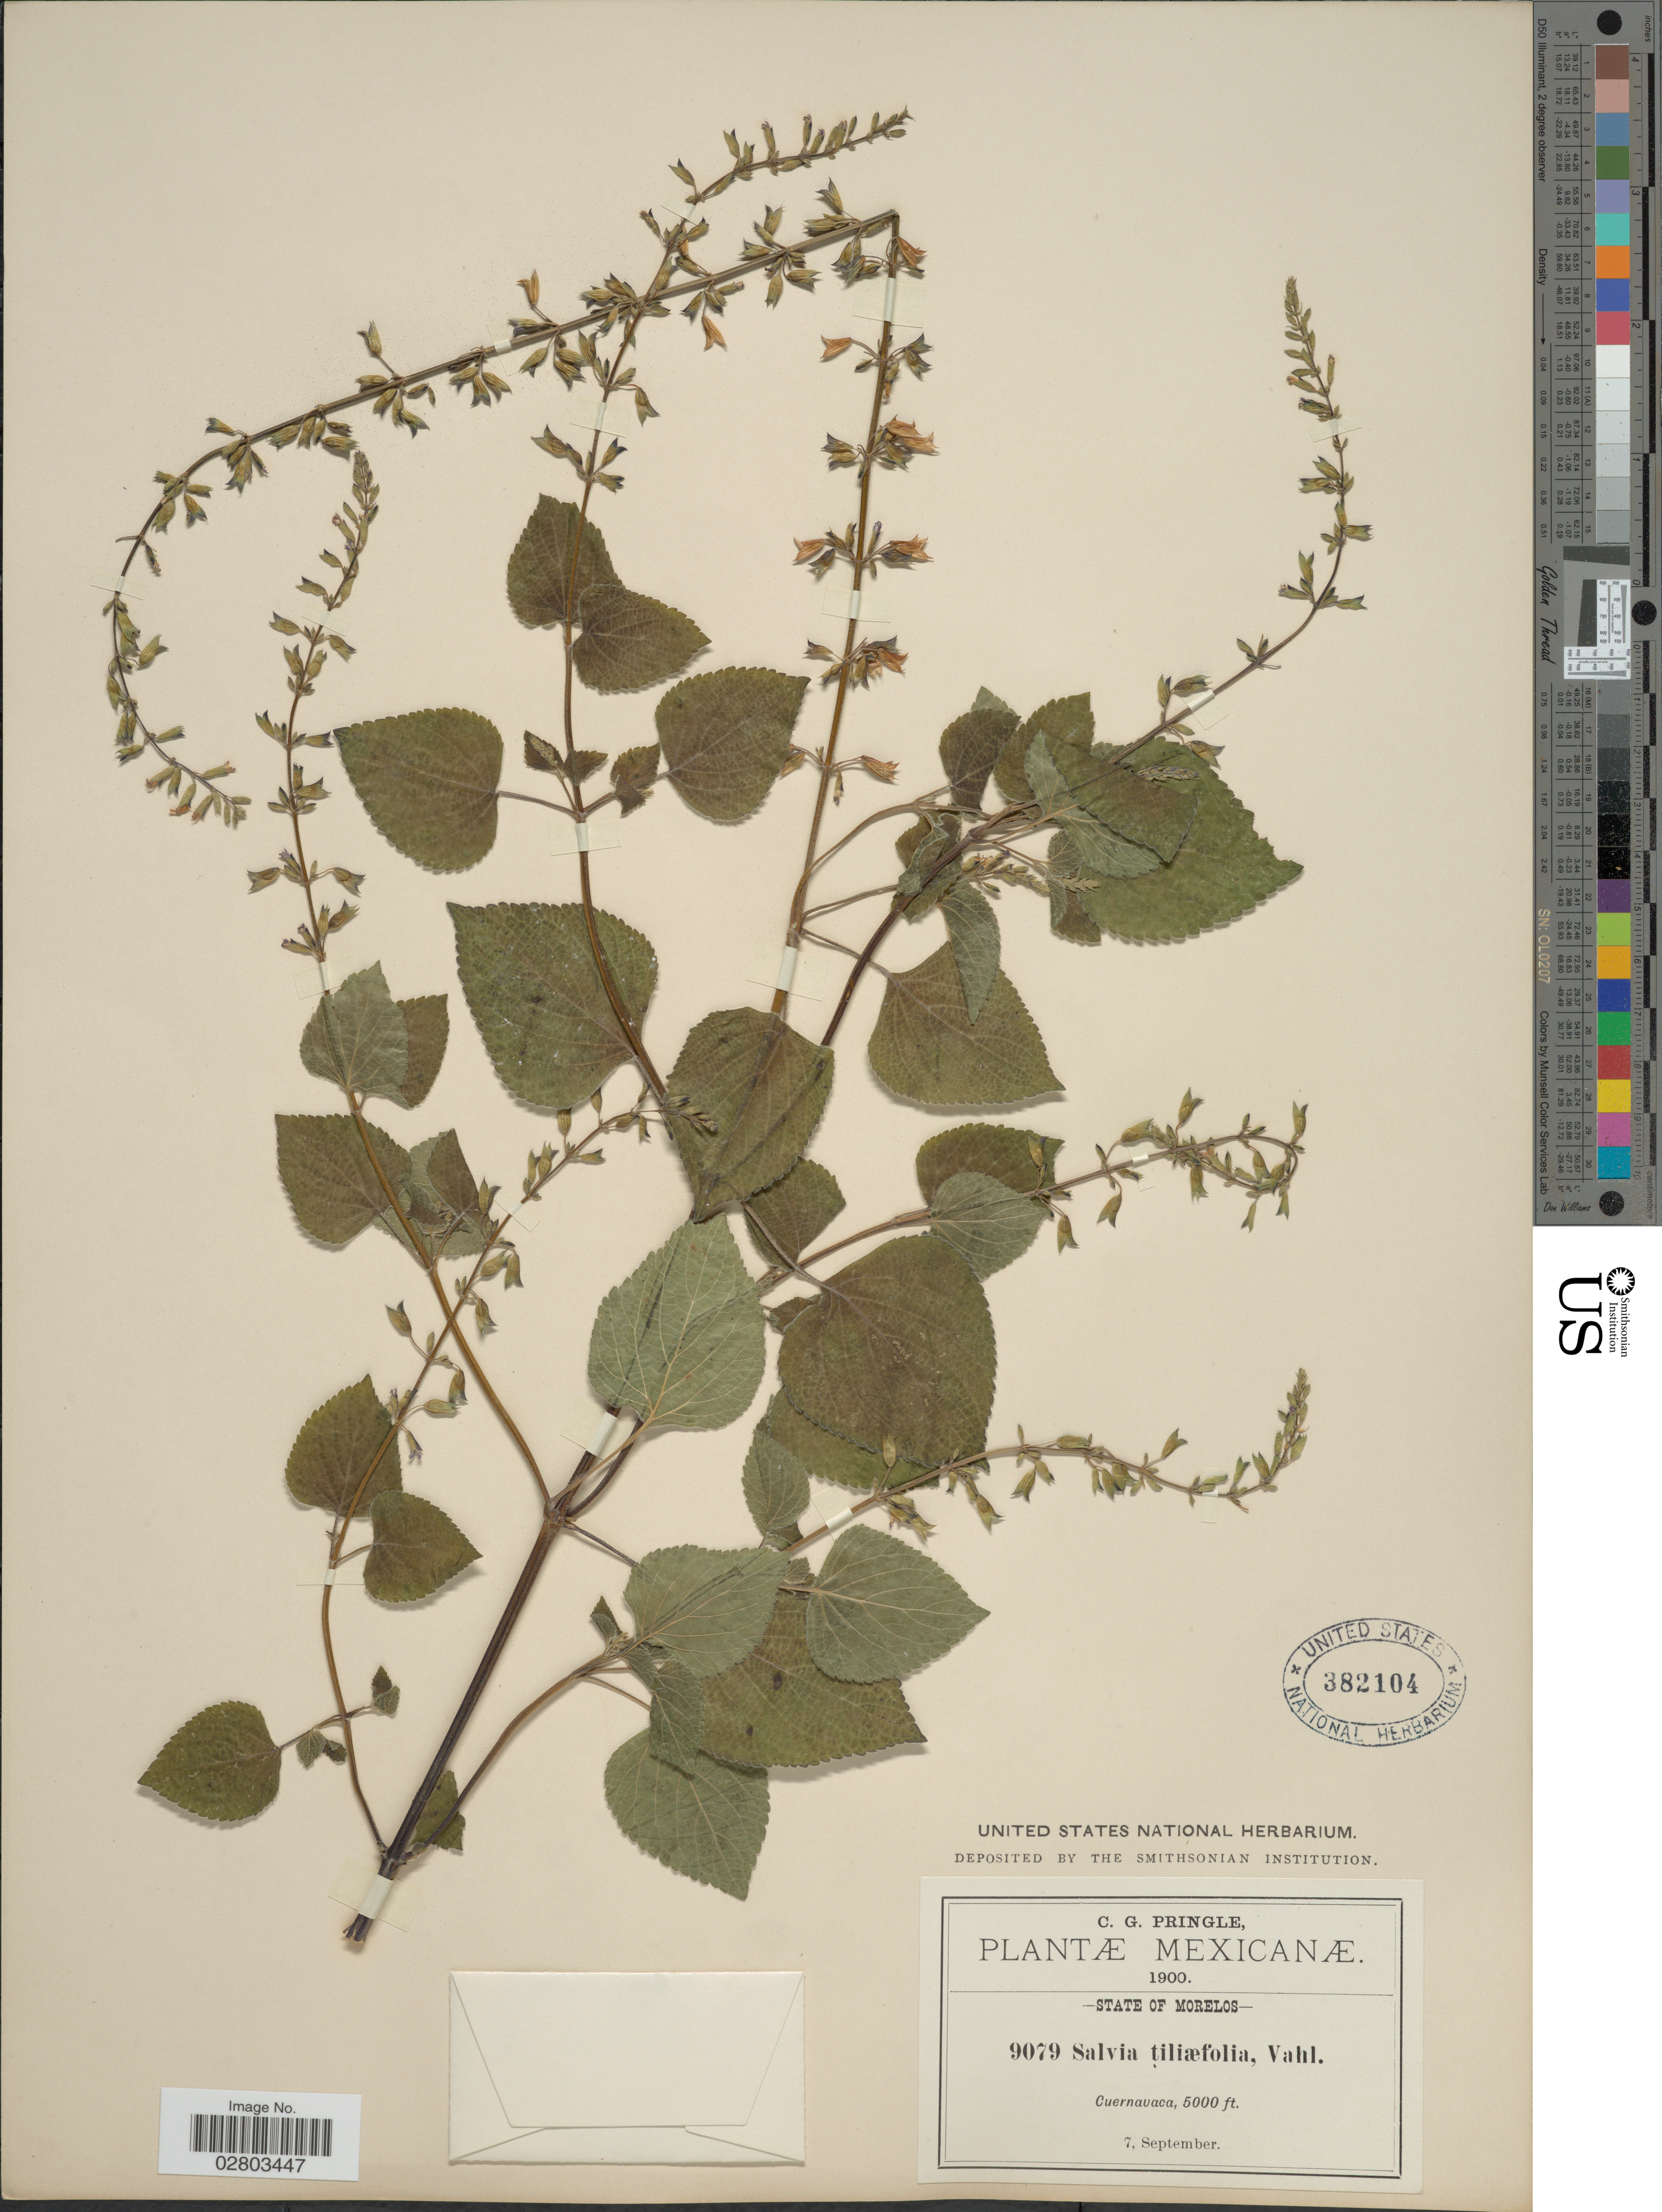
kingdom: Plantae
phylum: Tracheophyta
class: Magnoliopsida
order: Lamiales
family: Lamiaceae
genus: Salvia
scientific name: Salvia tiliifolia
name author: Vahl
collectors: C. G. Pringle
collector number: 9079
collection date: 1900-09-07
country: Mexico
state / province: Morelos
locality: Cuernavaca.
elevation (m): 1524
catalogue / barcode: US 382104